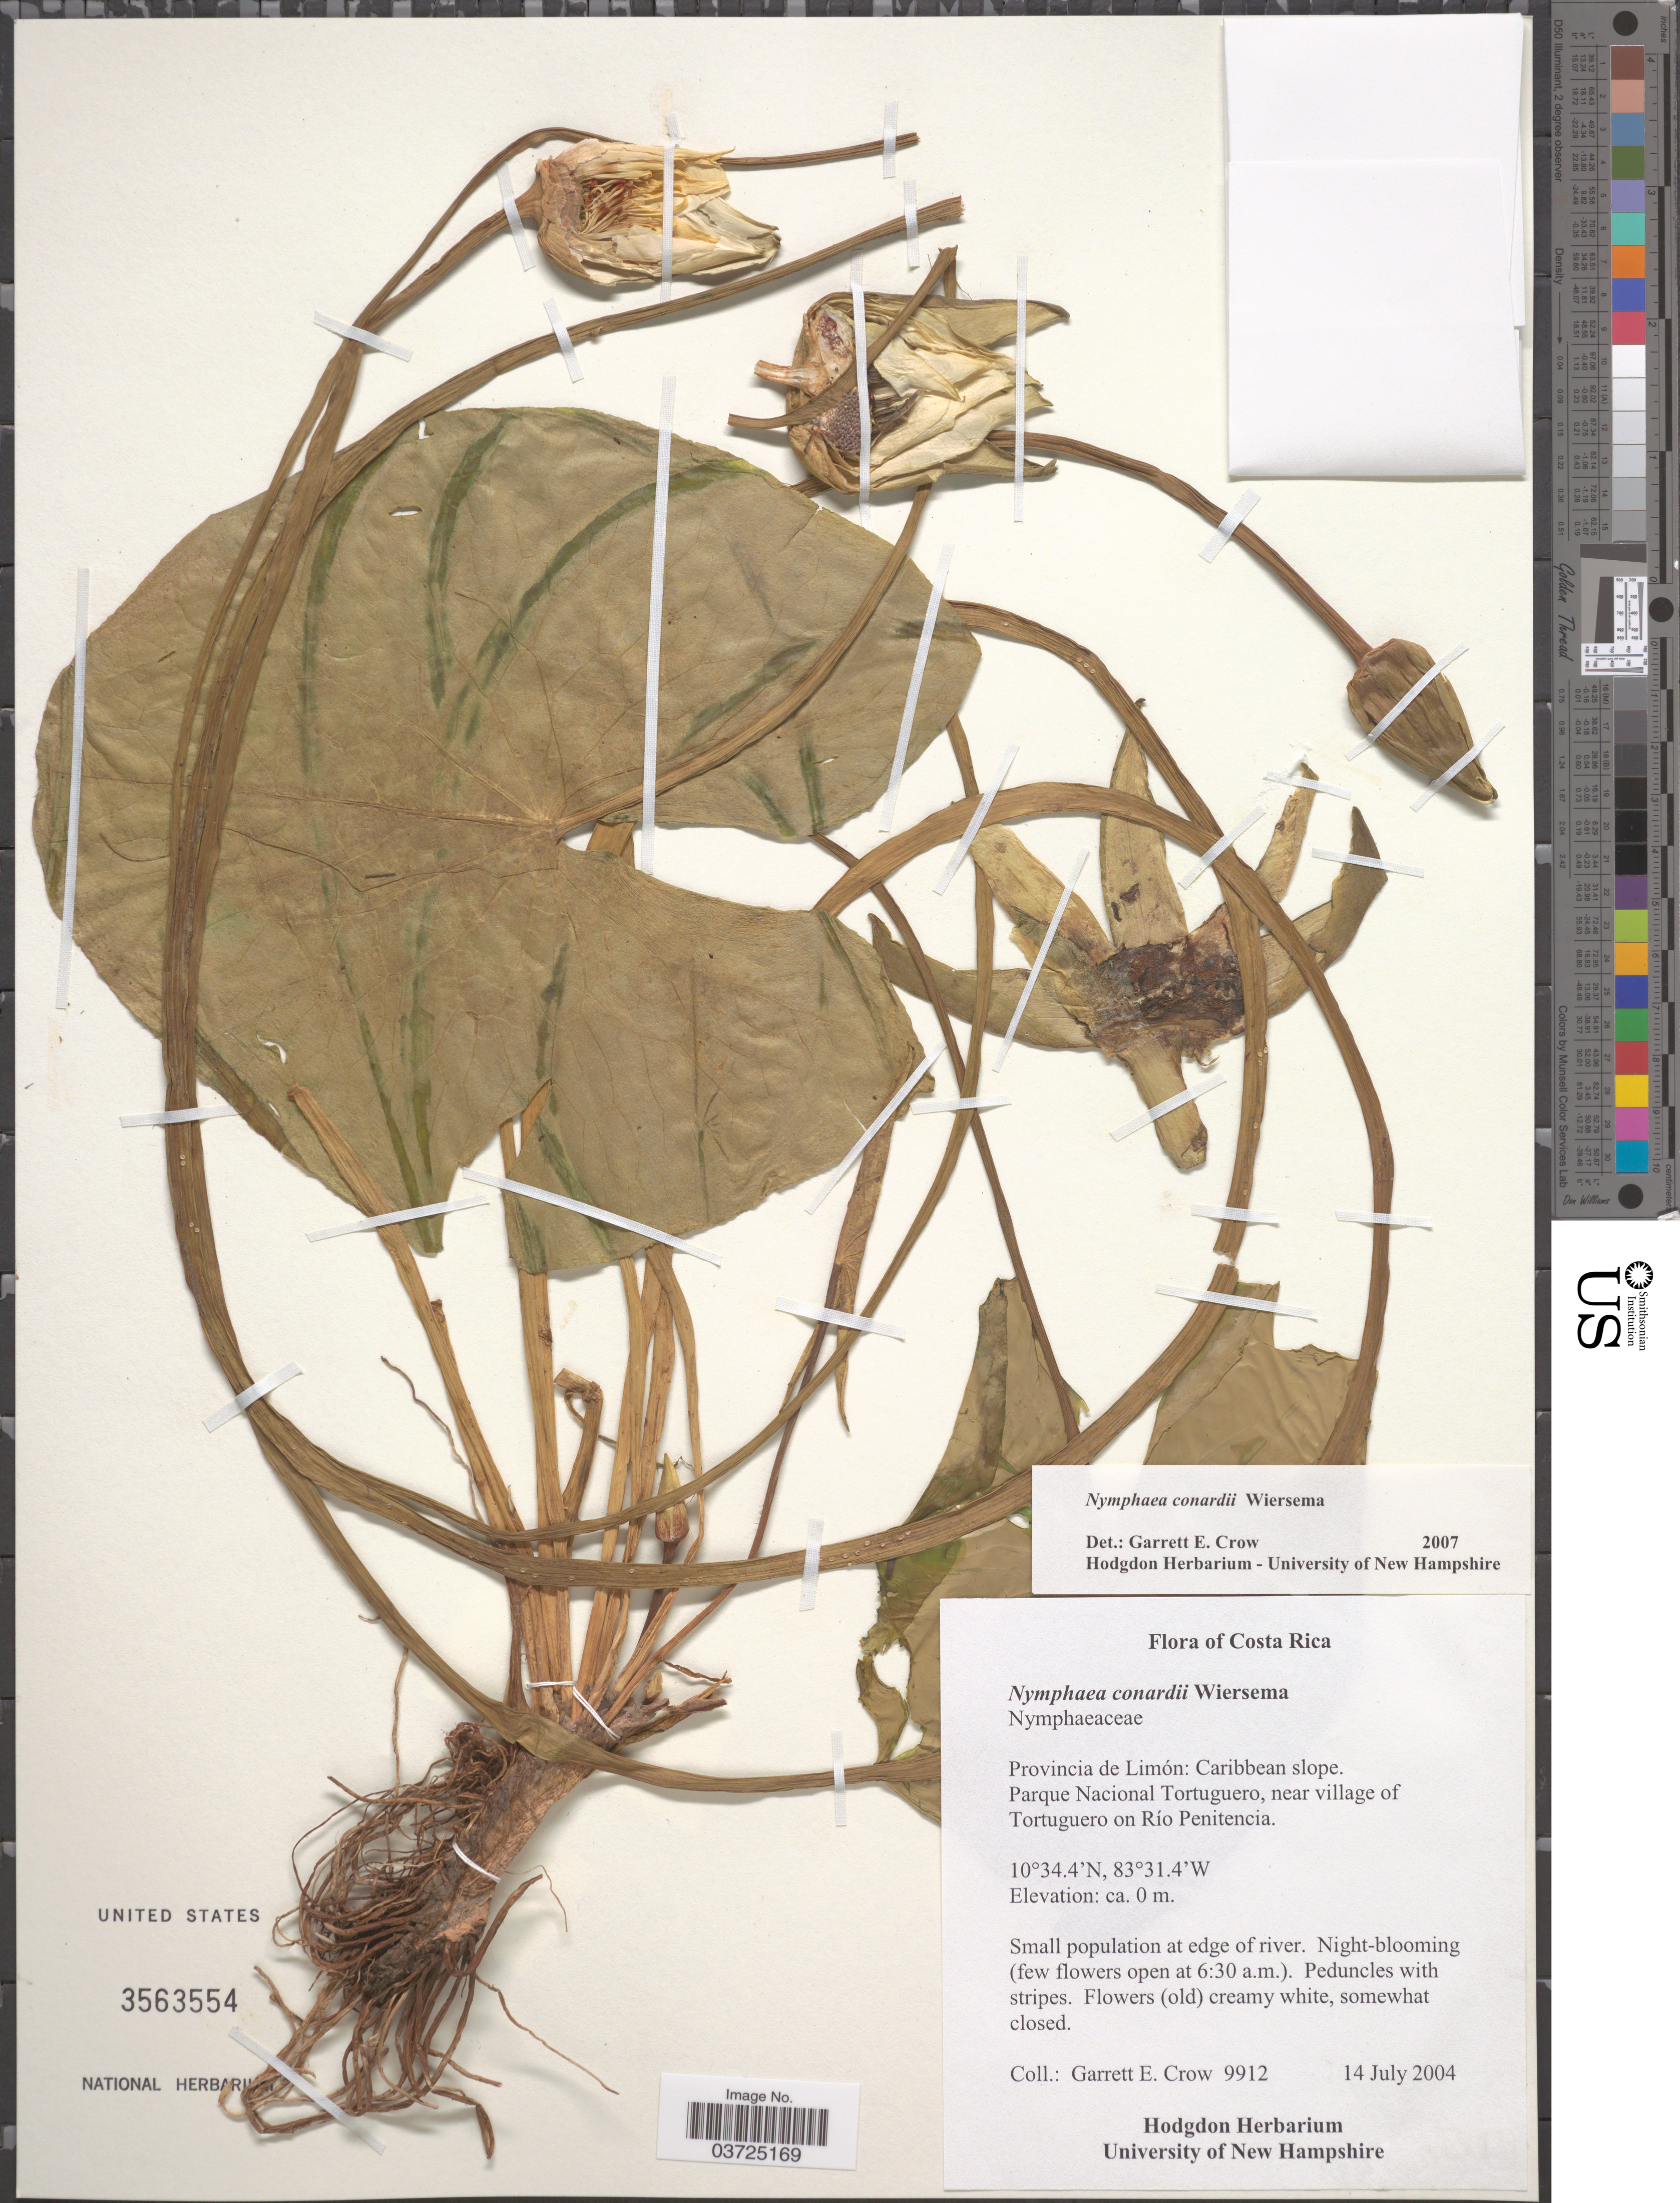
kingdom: Plantae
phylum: Tracheophyta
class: Magnoliopsida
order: Nymphaeales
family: Nymphaeaceae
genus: Nymphaea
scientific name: Nymphaea conardii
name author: Wiersema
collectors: G. E. Crow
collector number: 9912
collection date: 2004-07-14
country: Costa Rica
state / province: Limón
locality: Caribbean slope. Parque Nacional Tortuguero, near village of Tortuguero on Río Penitencia.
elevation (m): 0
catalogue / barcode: US 3563554